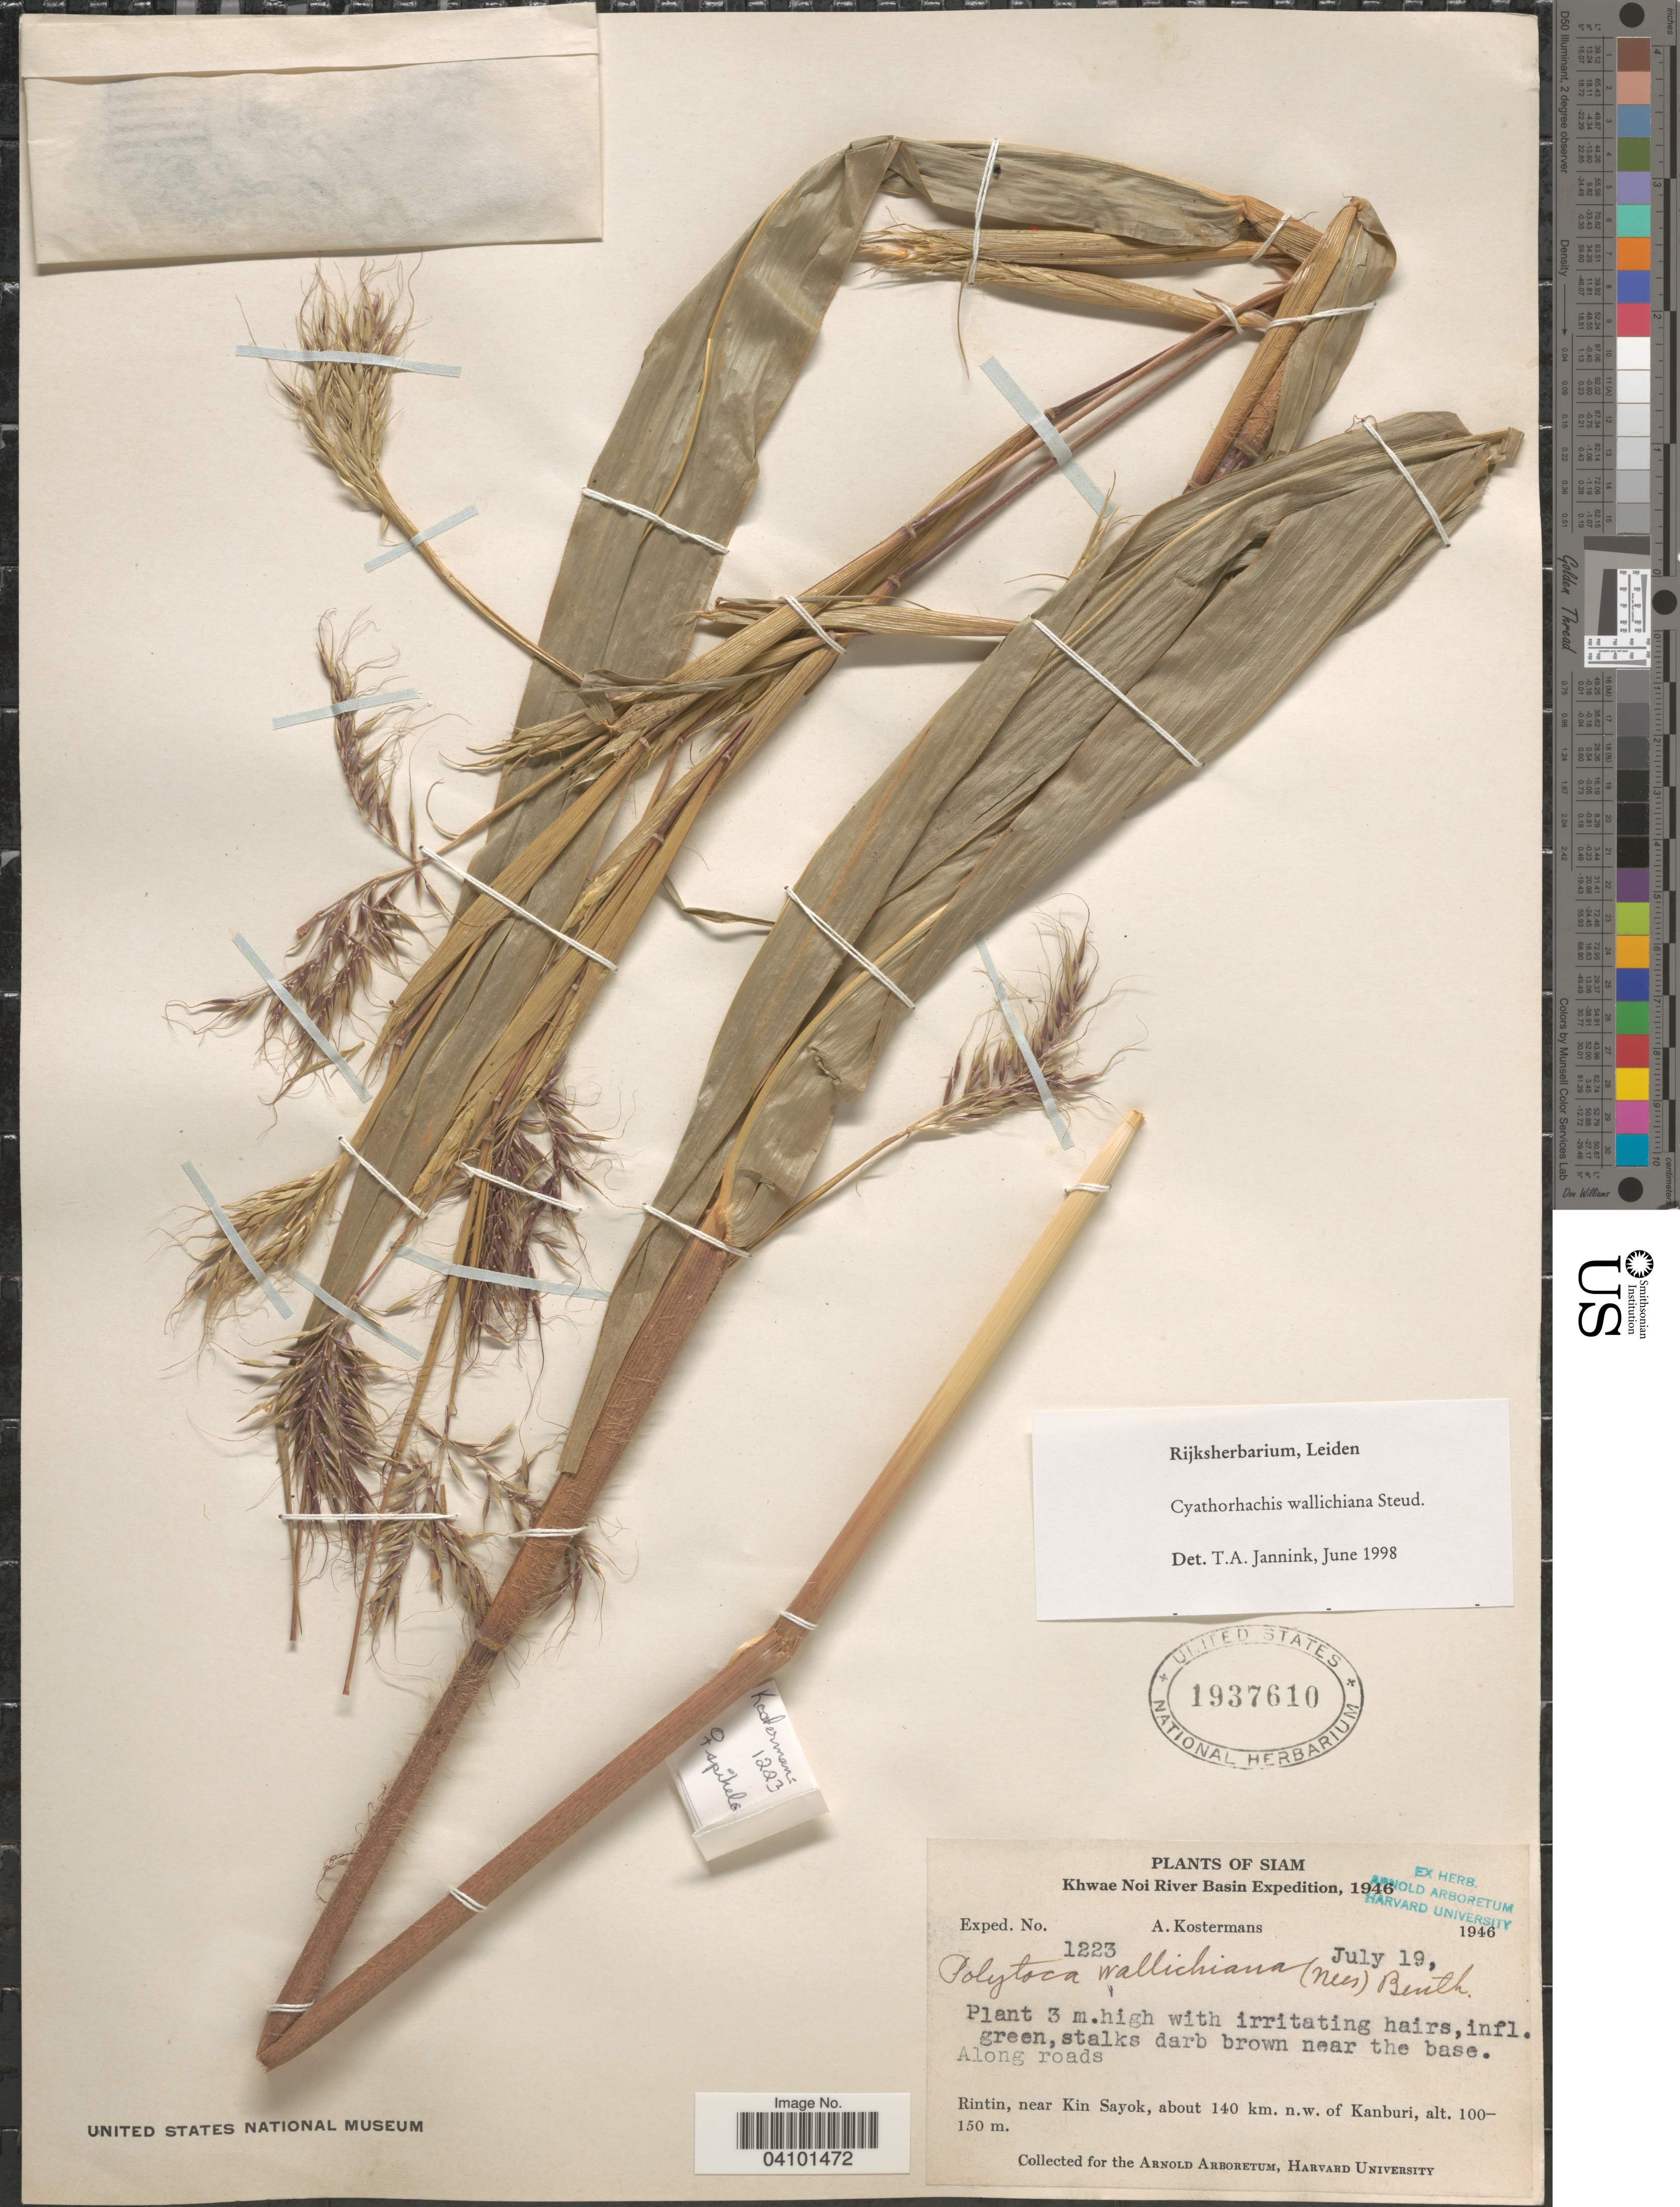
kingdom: Plantae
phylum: Tracheophyta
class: Liliopsida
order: Poales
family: Poaceae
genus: Polytoca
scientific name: Polytoca wallichiana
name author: Benth.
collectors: A. J. G. Kostermans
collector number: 1223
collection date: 1946-07-19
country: Thailand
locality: Khwae Noi River Basin Expedition, 1946. Along roads. Rintin, near Kin Sayok, about 140 km. n.w. of Kanburi.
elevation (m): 100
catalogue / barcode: US 1937610